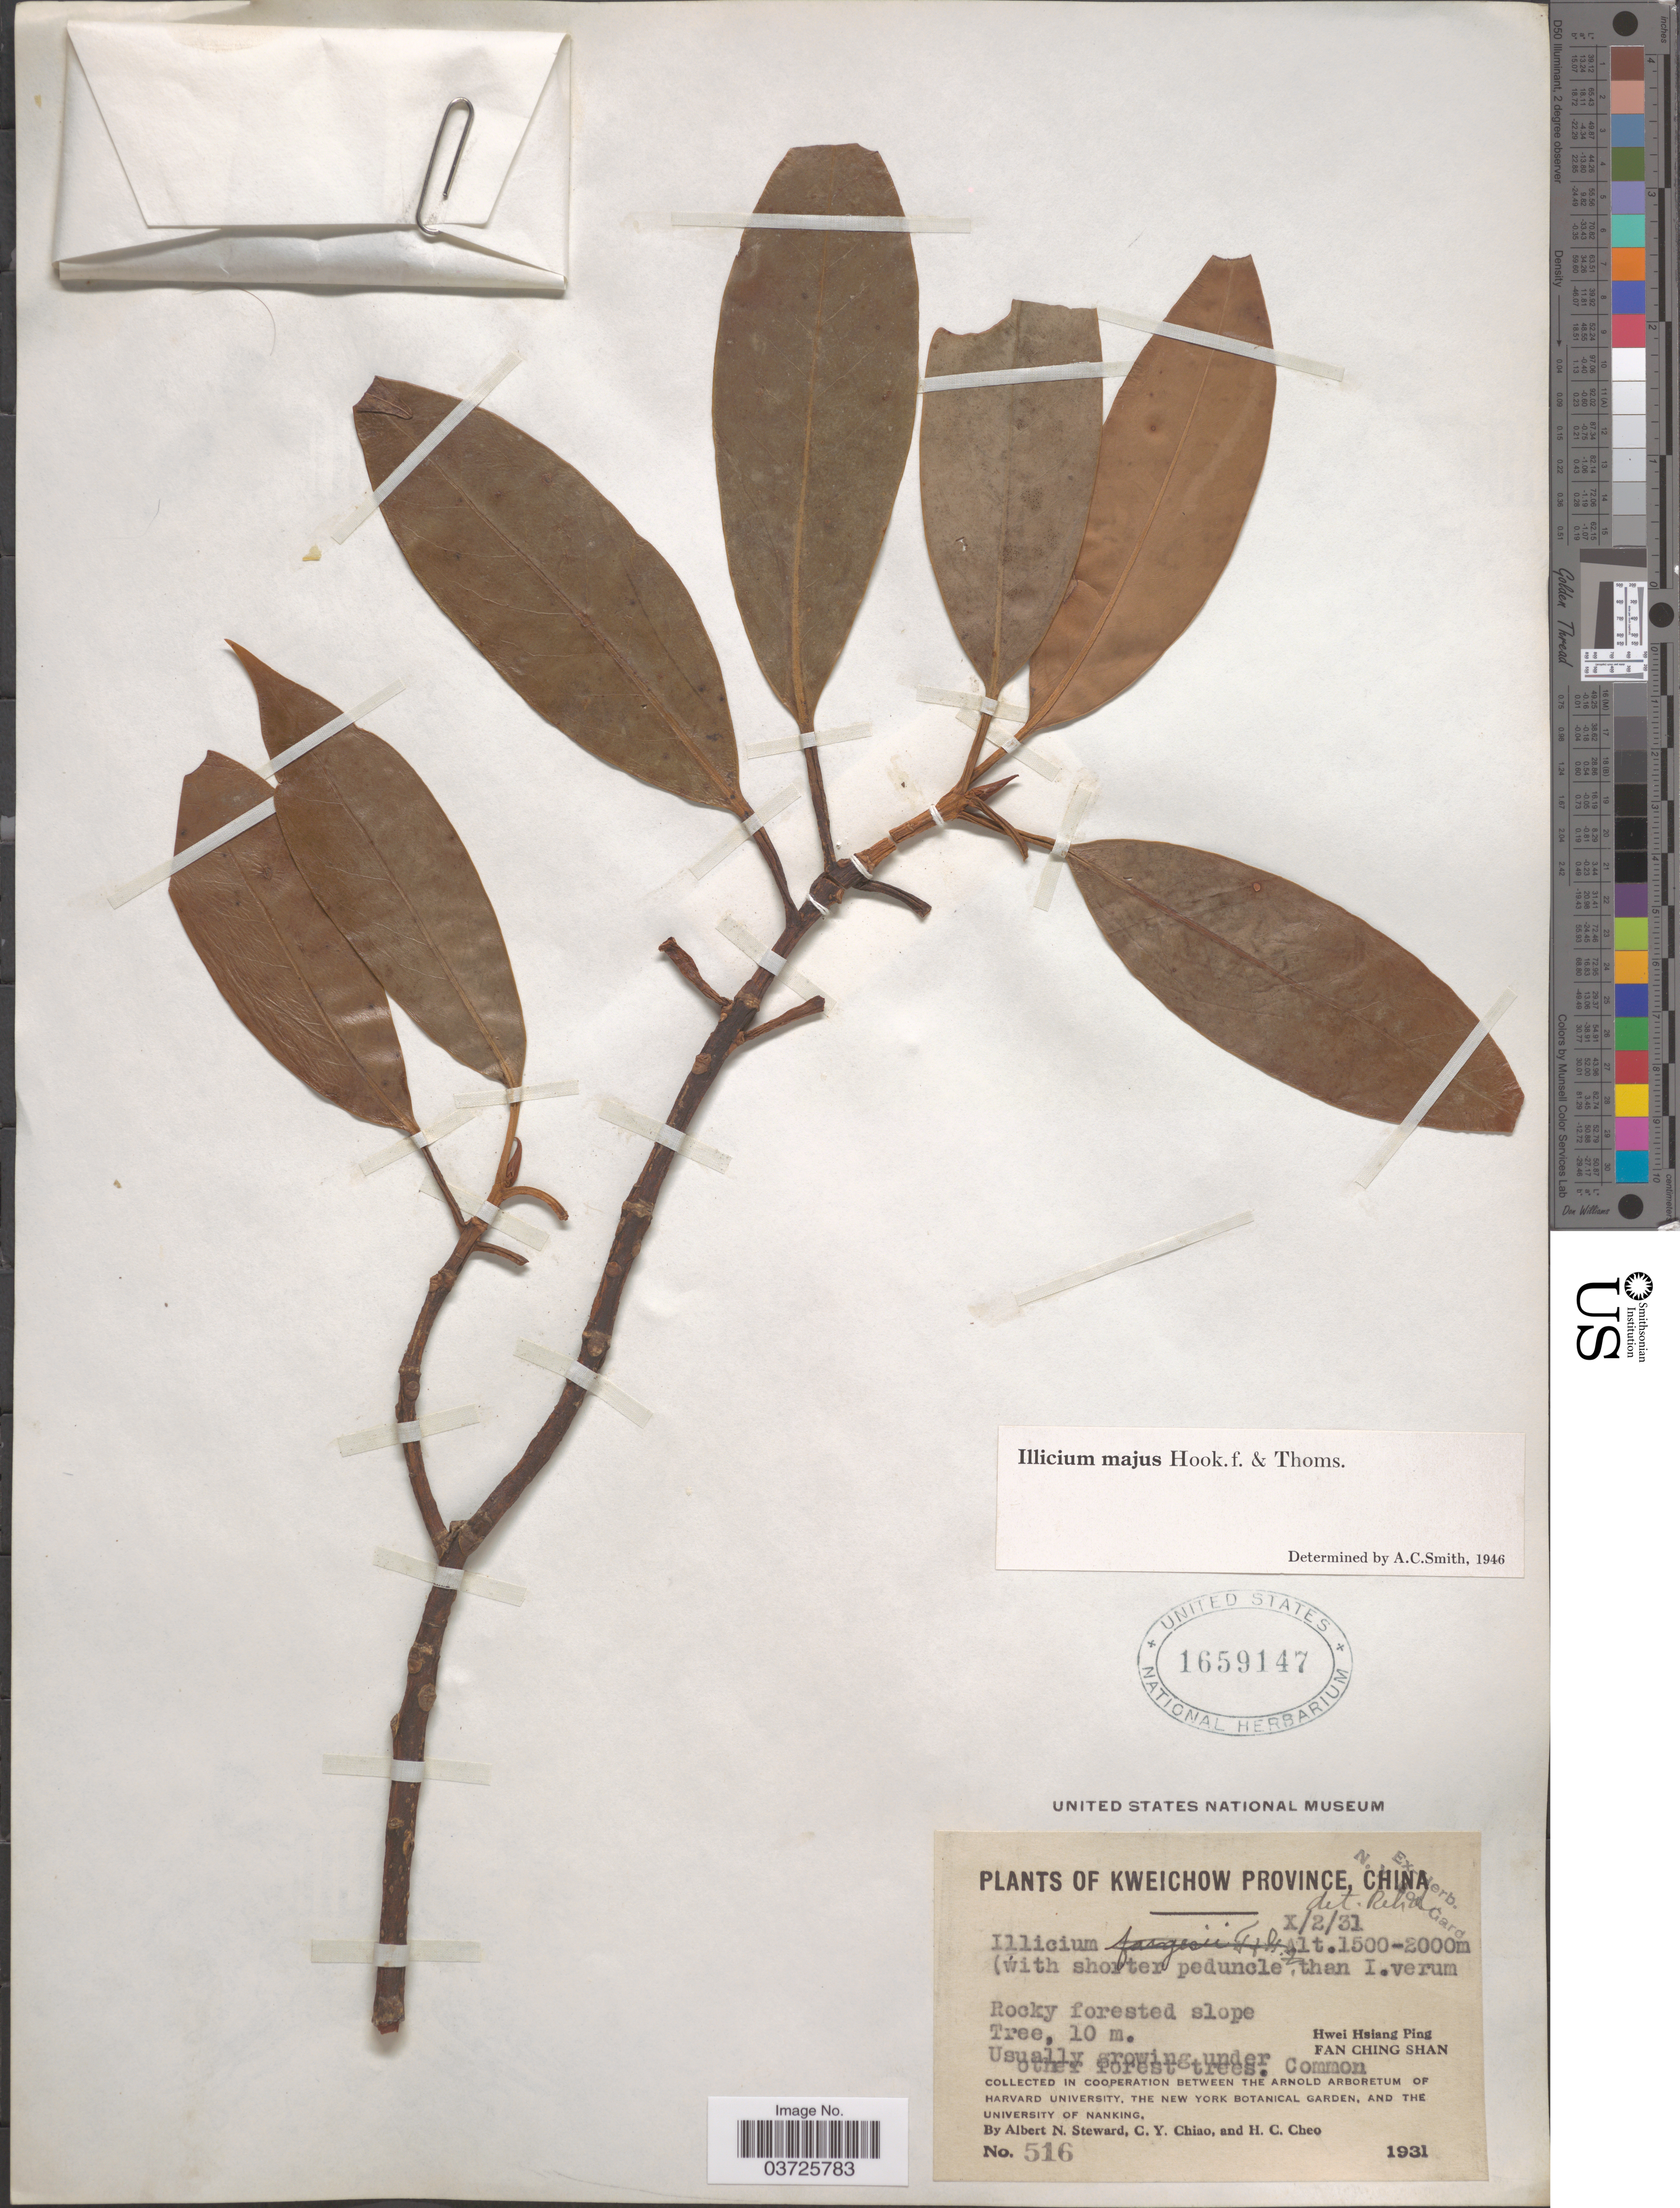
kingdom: Plantae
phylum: Tracheophyta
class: Magnoliopsida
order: Austrobaileyales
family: Schisandraceae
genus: Illicium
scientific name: Illicium majus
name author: Hook. f. & Thomson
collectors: A. N. Steward, C. Y. Chiao & H. Cheo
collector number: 516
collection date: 1931-10-02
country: China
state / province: Guizhou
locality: Kweichow Province. Hwei Hsiang Ping. Fan Ching Shan.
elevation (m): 1500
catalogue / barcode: US 1659147